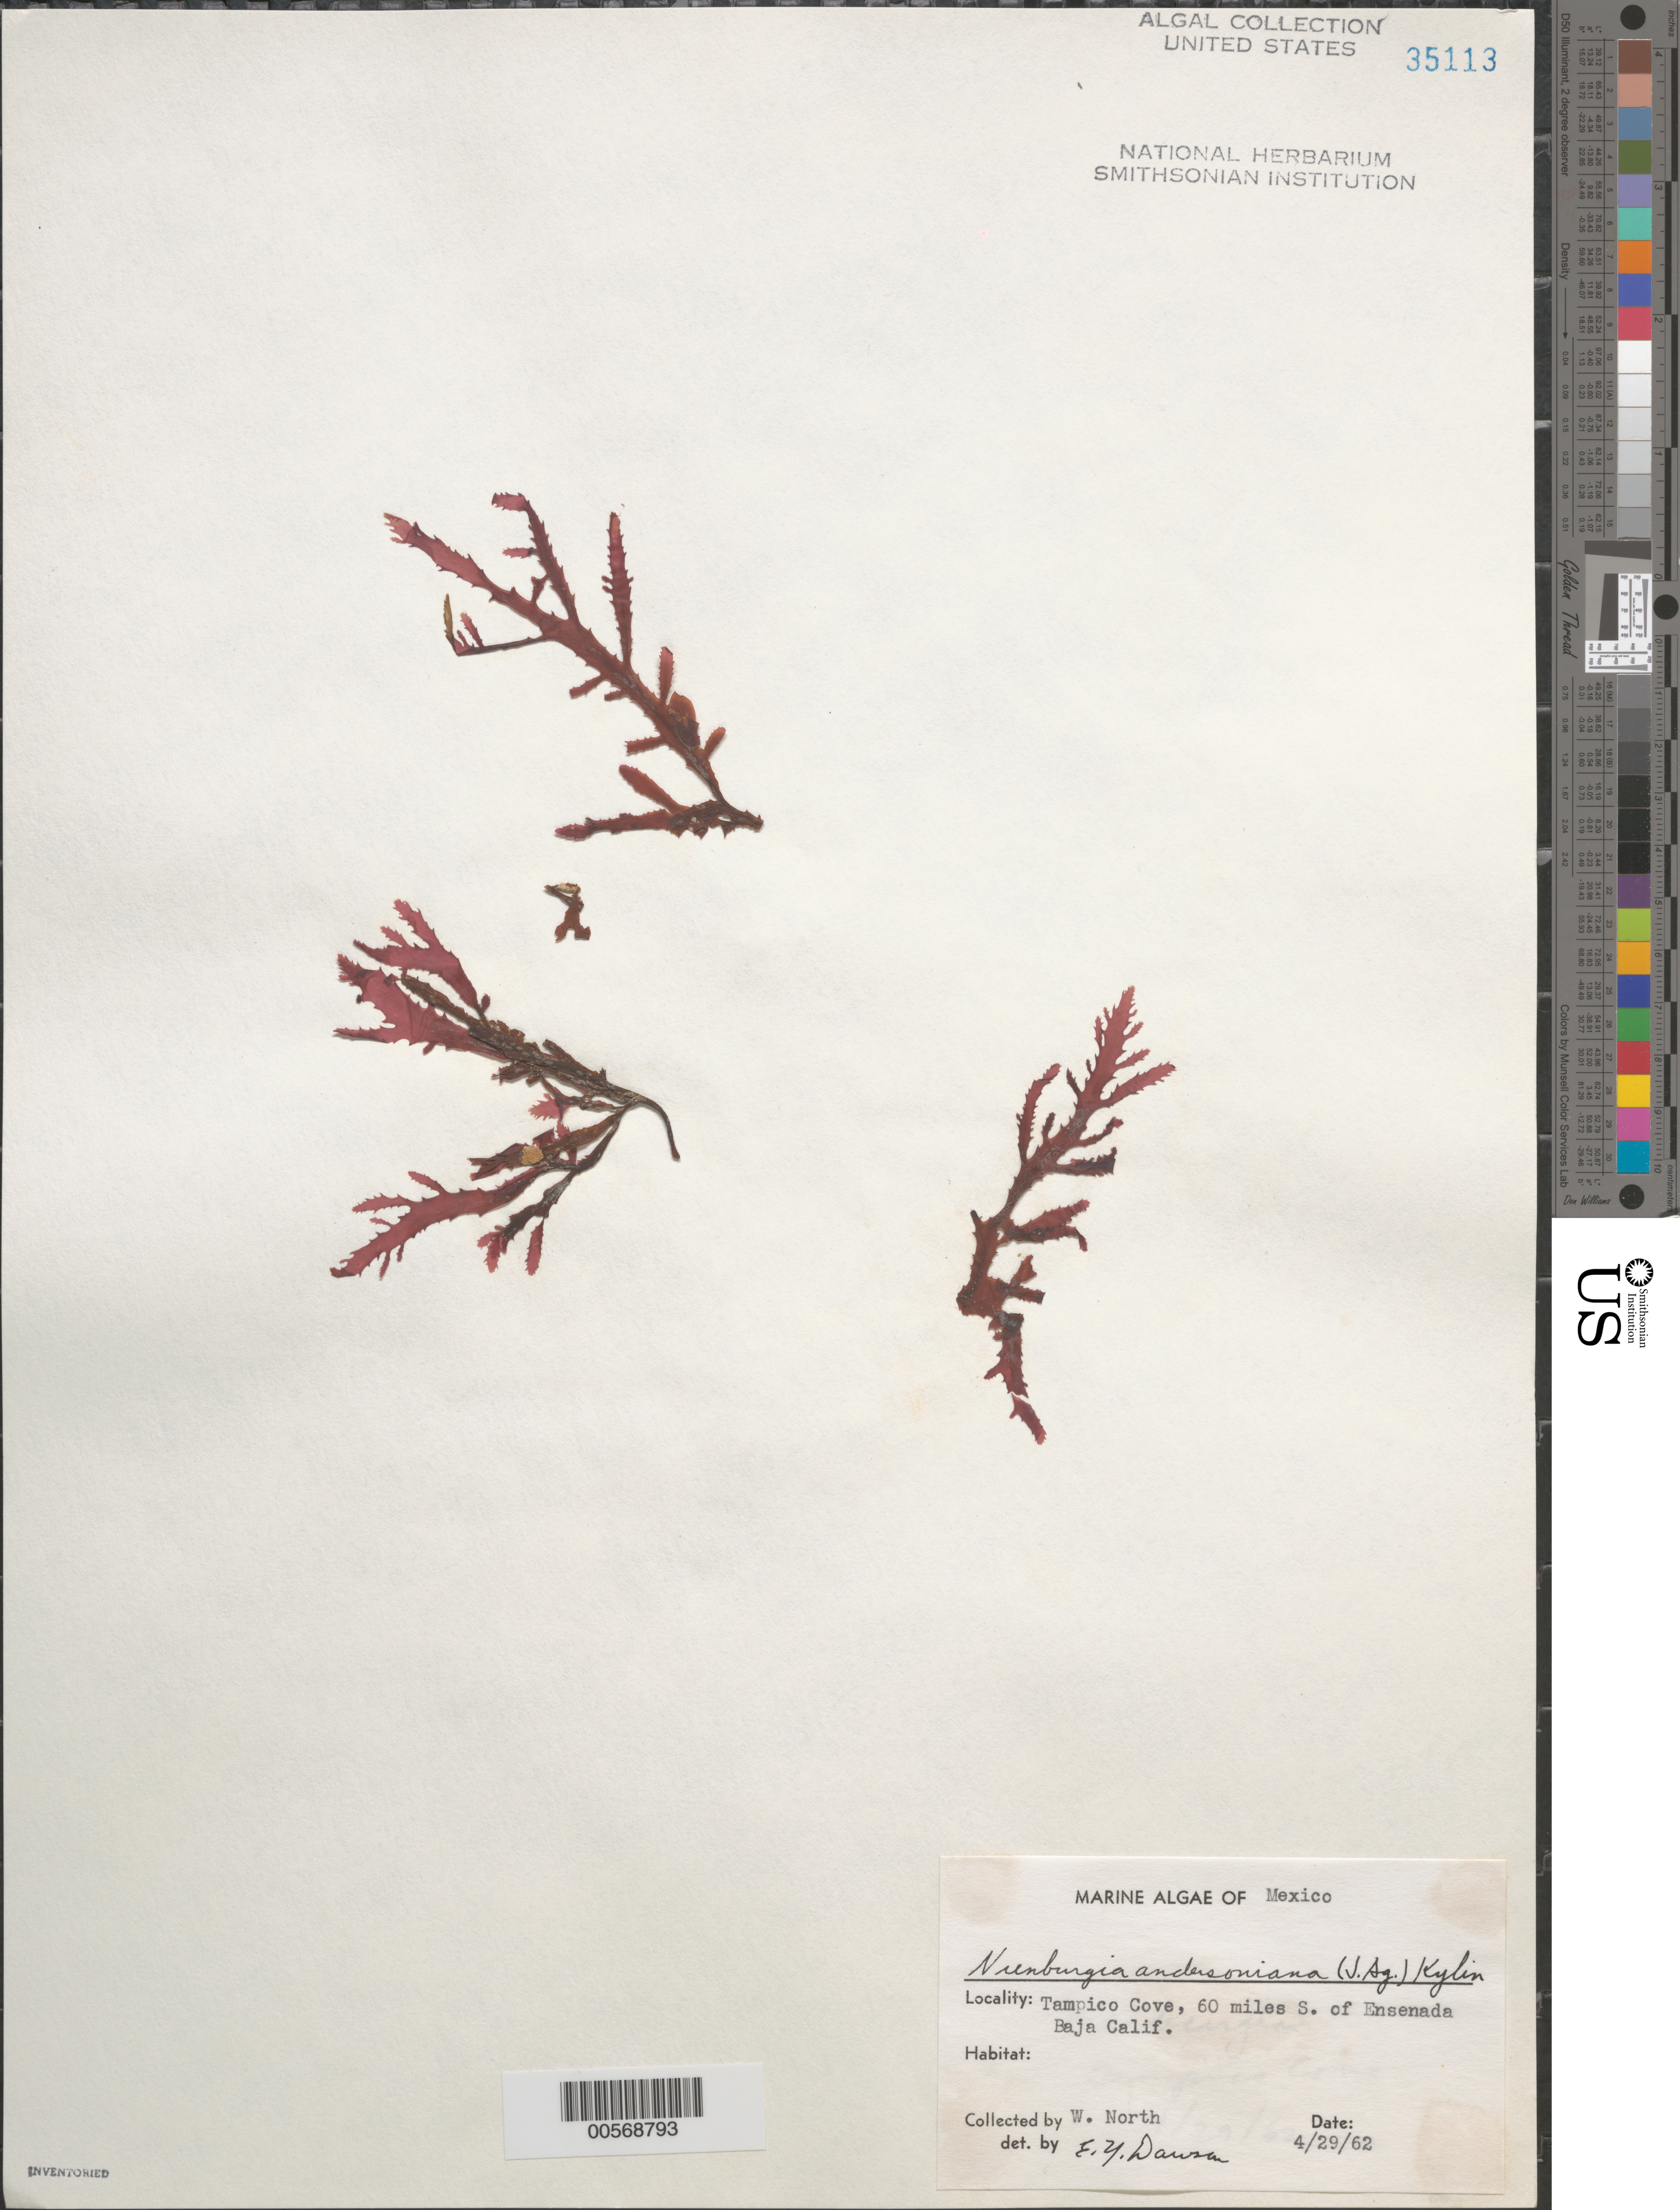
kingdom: Plantae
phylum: Rhodophyta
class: Florideophyceae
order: Ceramiales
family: Delesseriaceae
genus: Nienburgia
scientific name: Nienburgia andersoniana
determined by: Dawson, E. Y.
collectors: W. North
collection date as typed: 29 Apr 1962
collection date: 1962-04-29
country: Mexico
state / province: Baja California Norte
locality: Tampico Cove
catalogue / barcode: US 35113